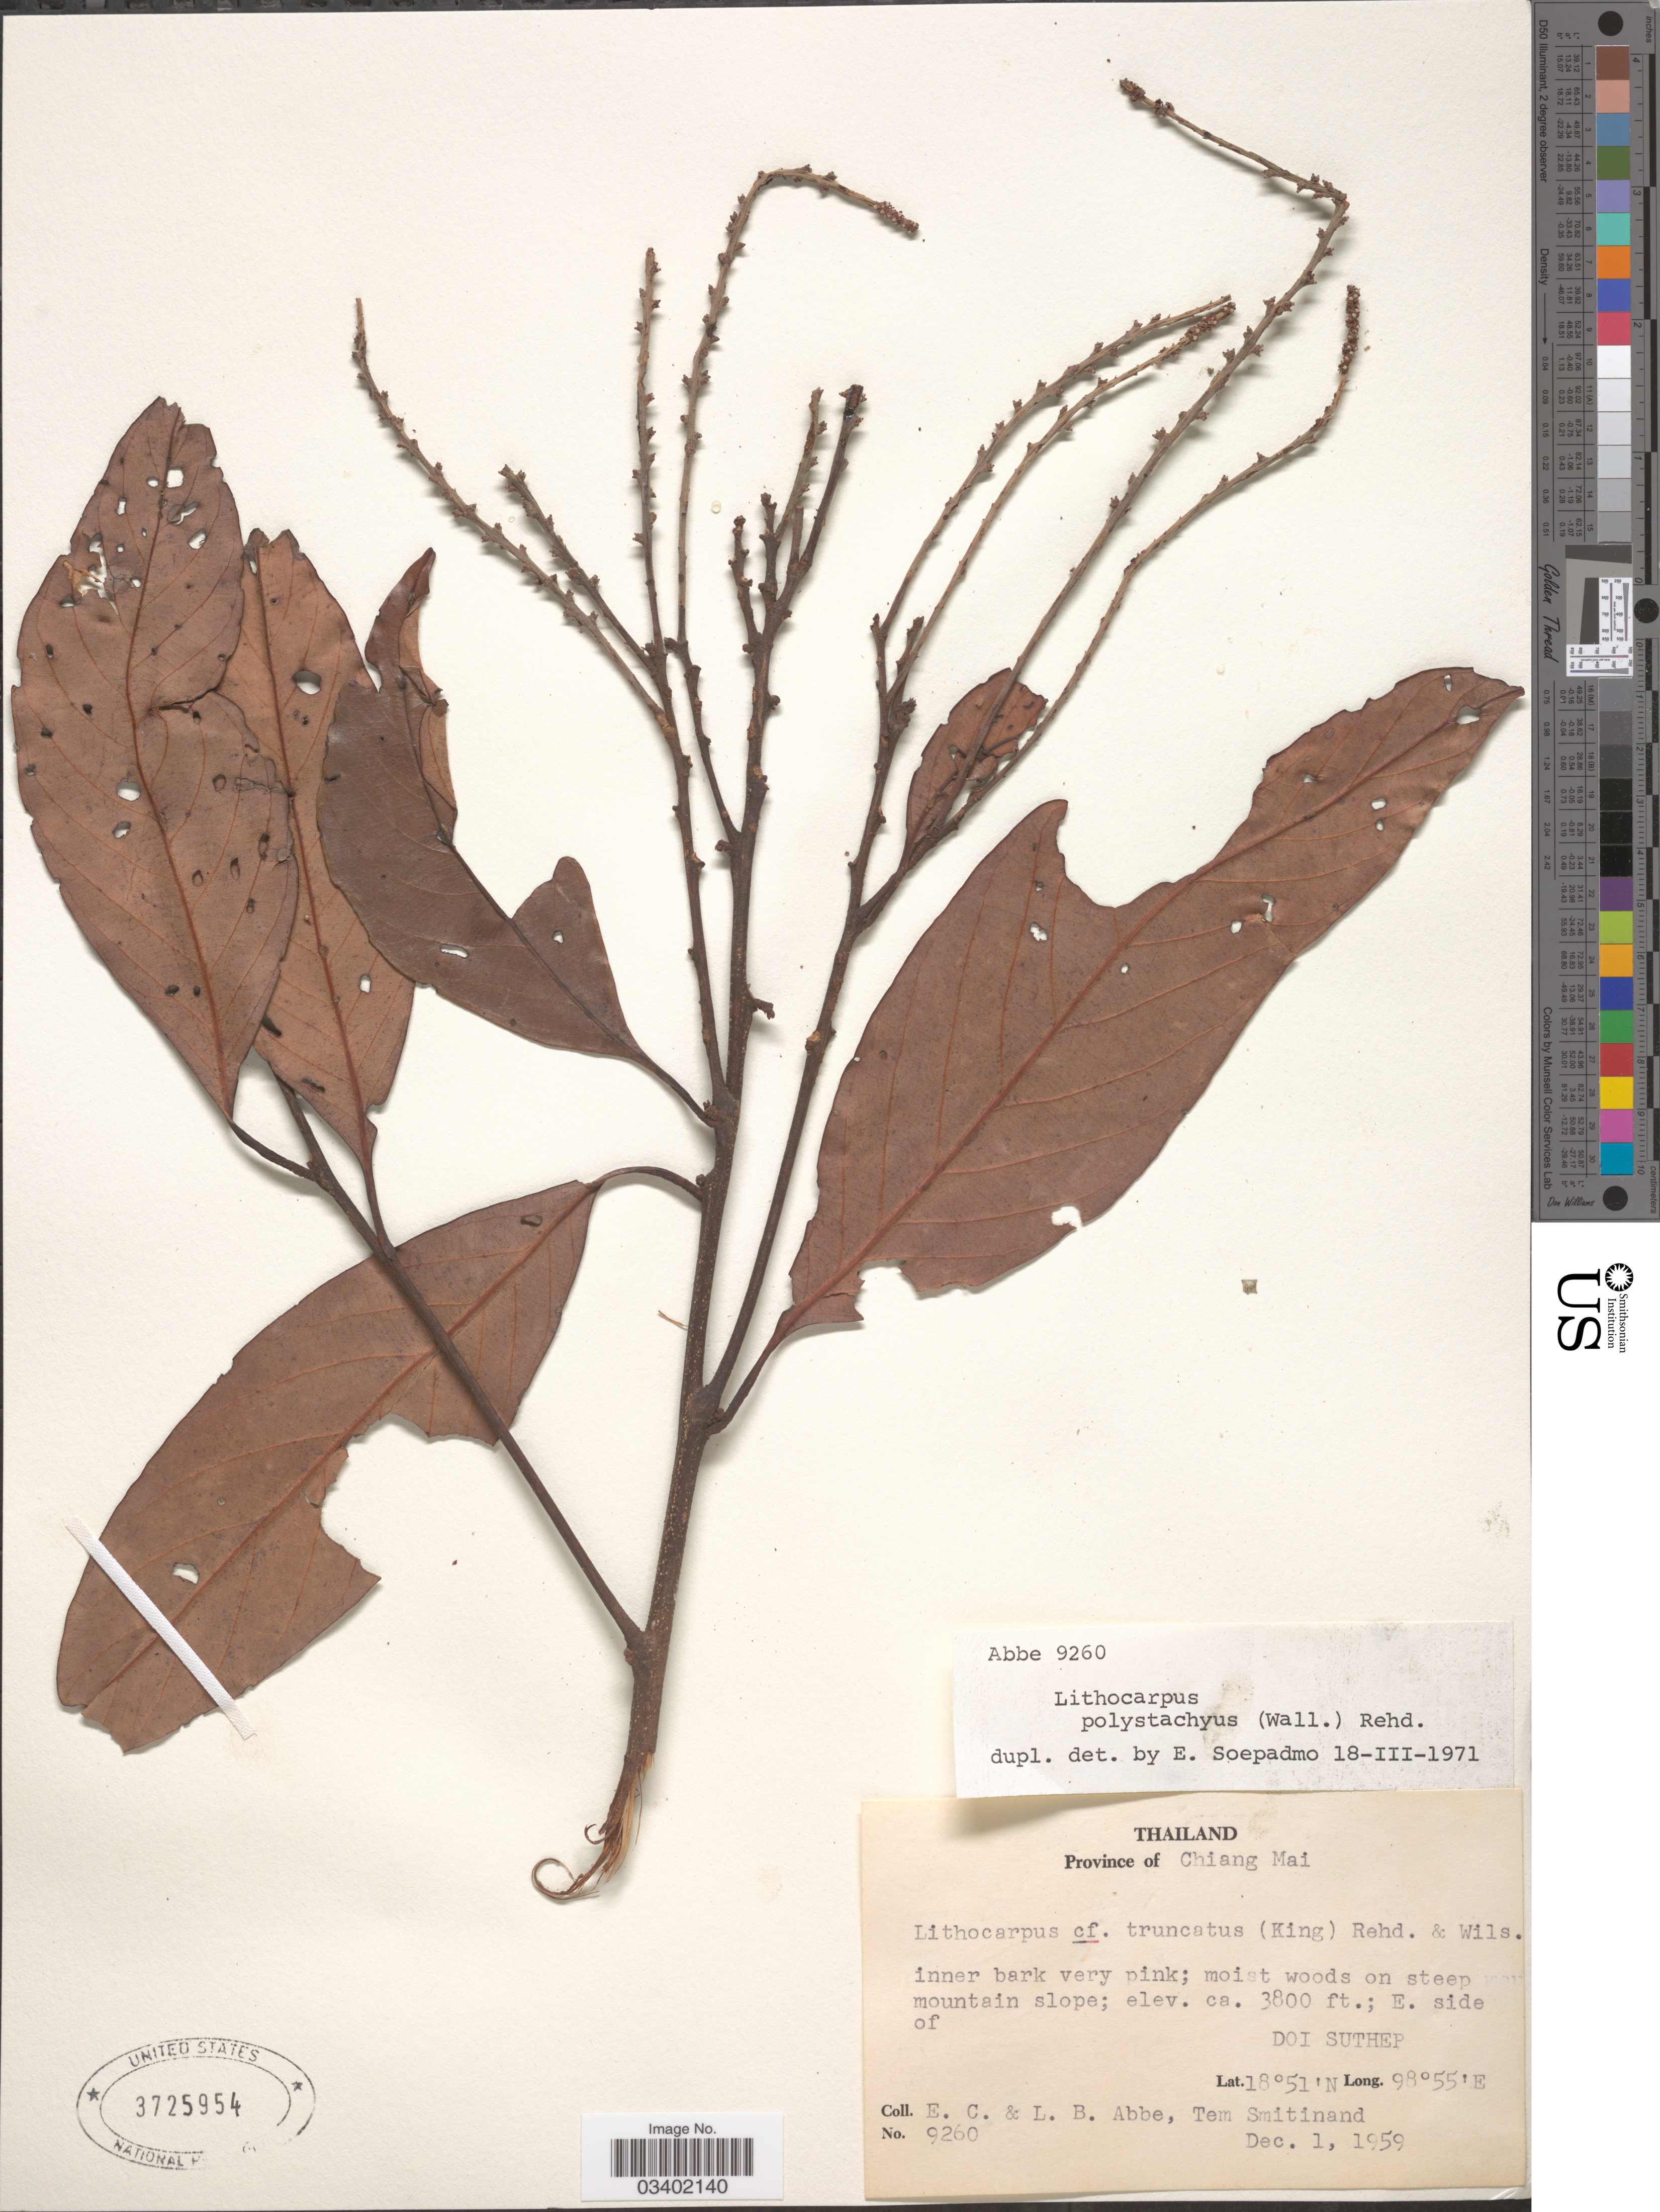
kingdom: Plantae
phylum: Tracheophyta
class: Magnoliopsida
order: Fagales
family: Fagaceae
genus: Lithocarpus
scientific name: Lithocarpus polystachyus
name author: (Wall. ex A. DC.) Rehder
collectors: E. C. Abbe, L. B. Abbe & T. Smitinand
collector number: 9260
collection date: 1959-12-01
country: Thailand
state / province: Chiang Mai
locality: E. side of Doi Suthep.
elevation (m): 1158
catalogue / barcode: US 3725954